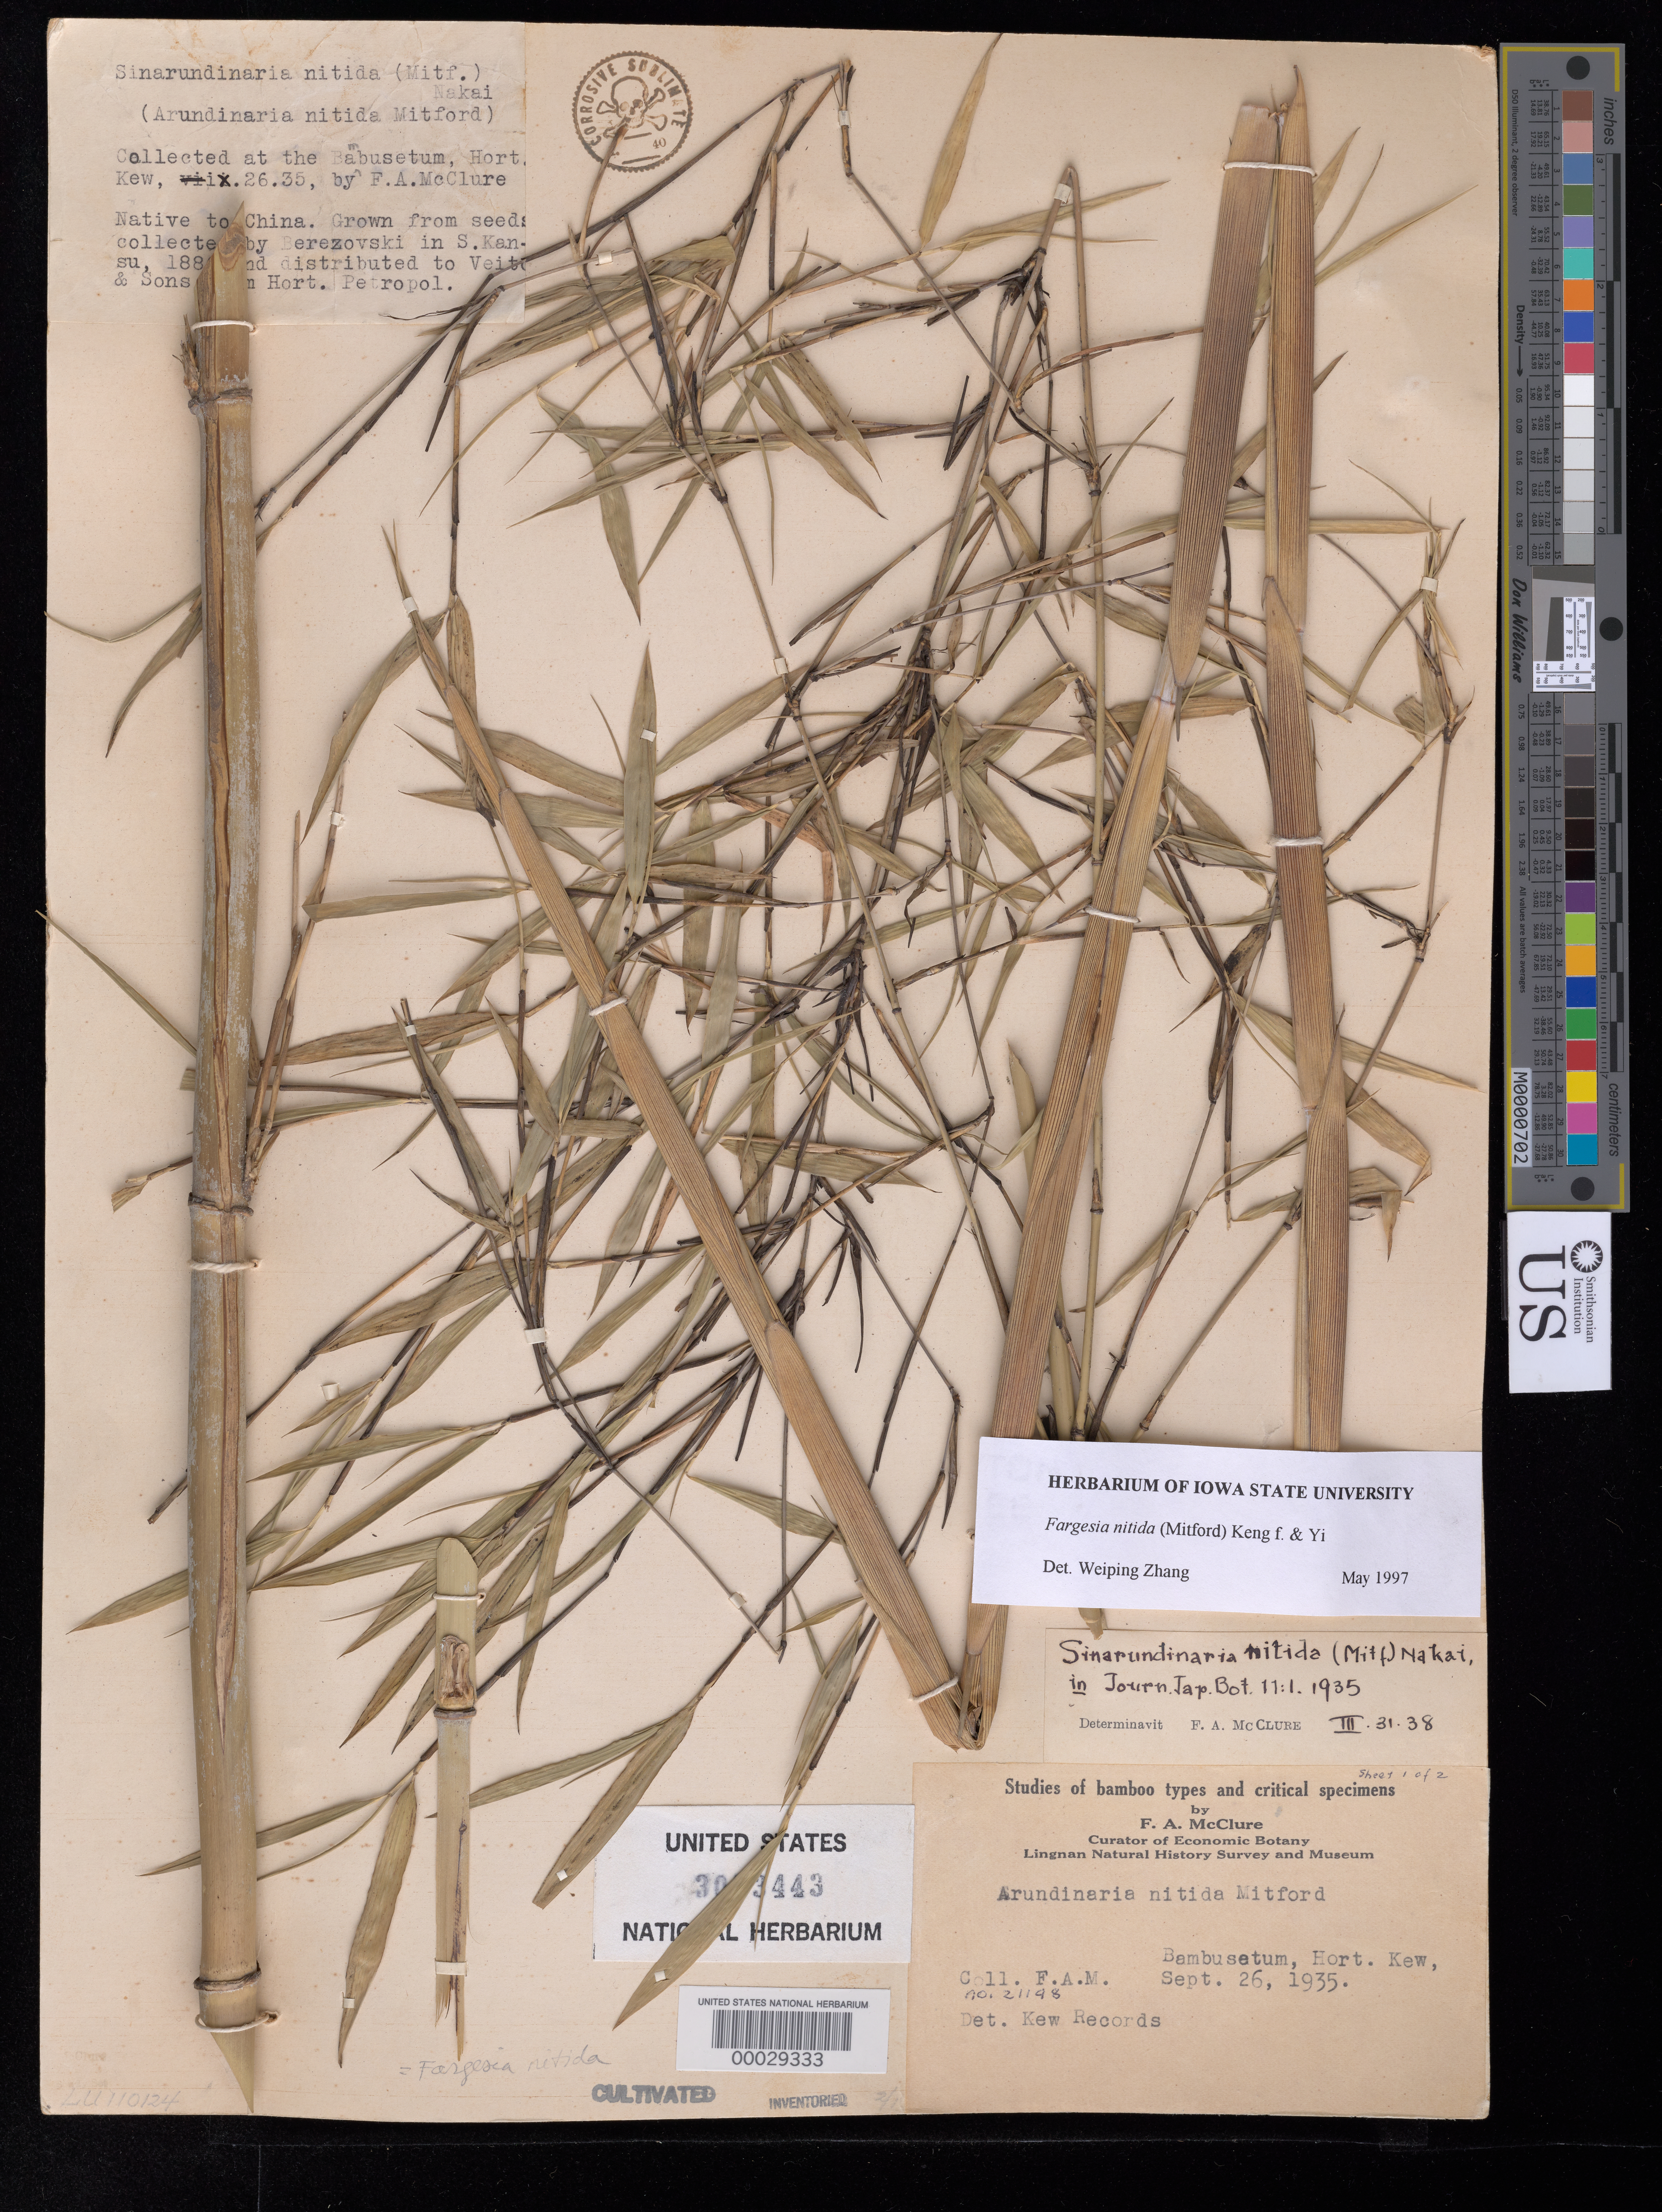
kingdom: Plantae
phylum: Tracheophyta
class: Liliopsida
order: Poales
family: Poaceae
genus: Fargesia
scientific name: Fargesia nitida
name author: (Mitford ex Stapf) Keng f. ex T.P. Yi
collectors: F. A. McClure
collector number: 21198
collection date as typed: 26 Sep 1935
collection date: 1935-09-26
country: United Kingdom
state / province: England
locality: Bambusetum, hort. kew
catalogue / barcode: US 3053443